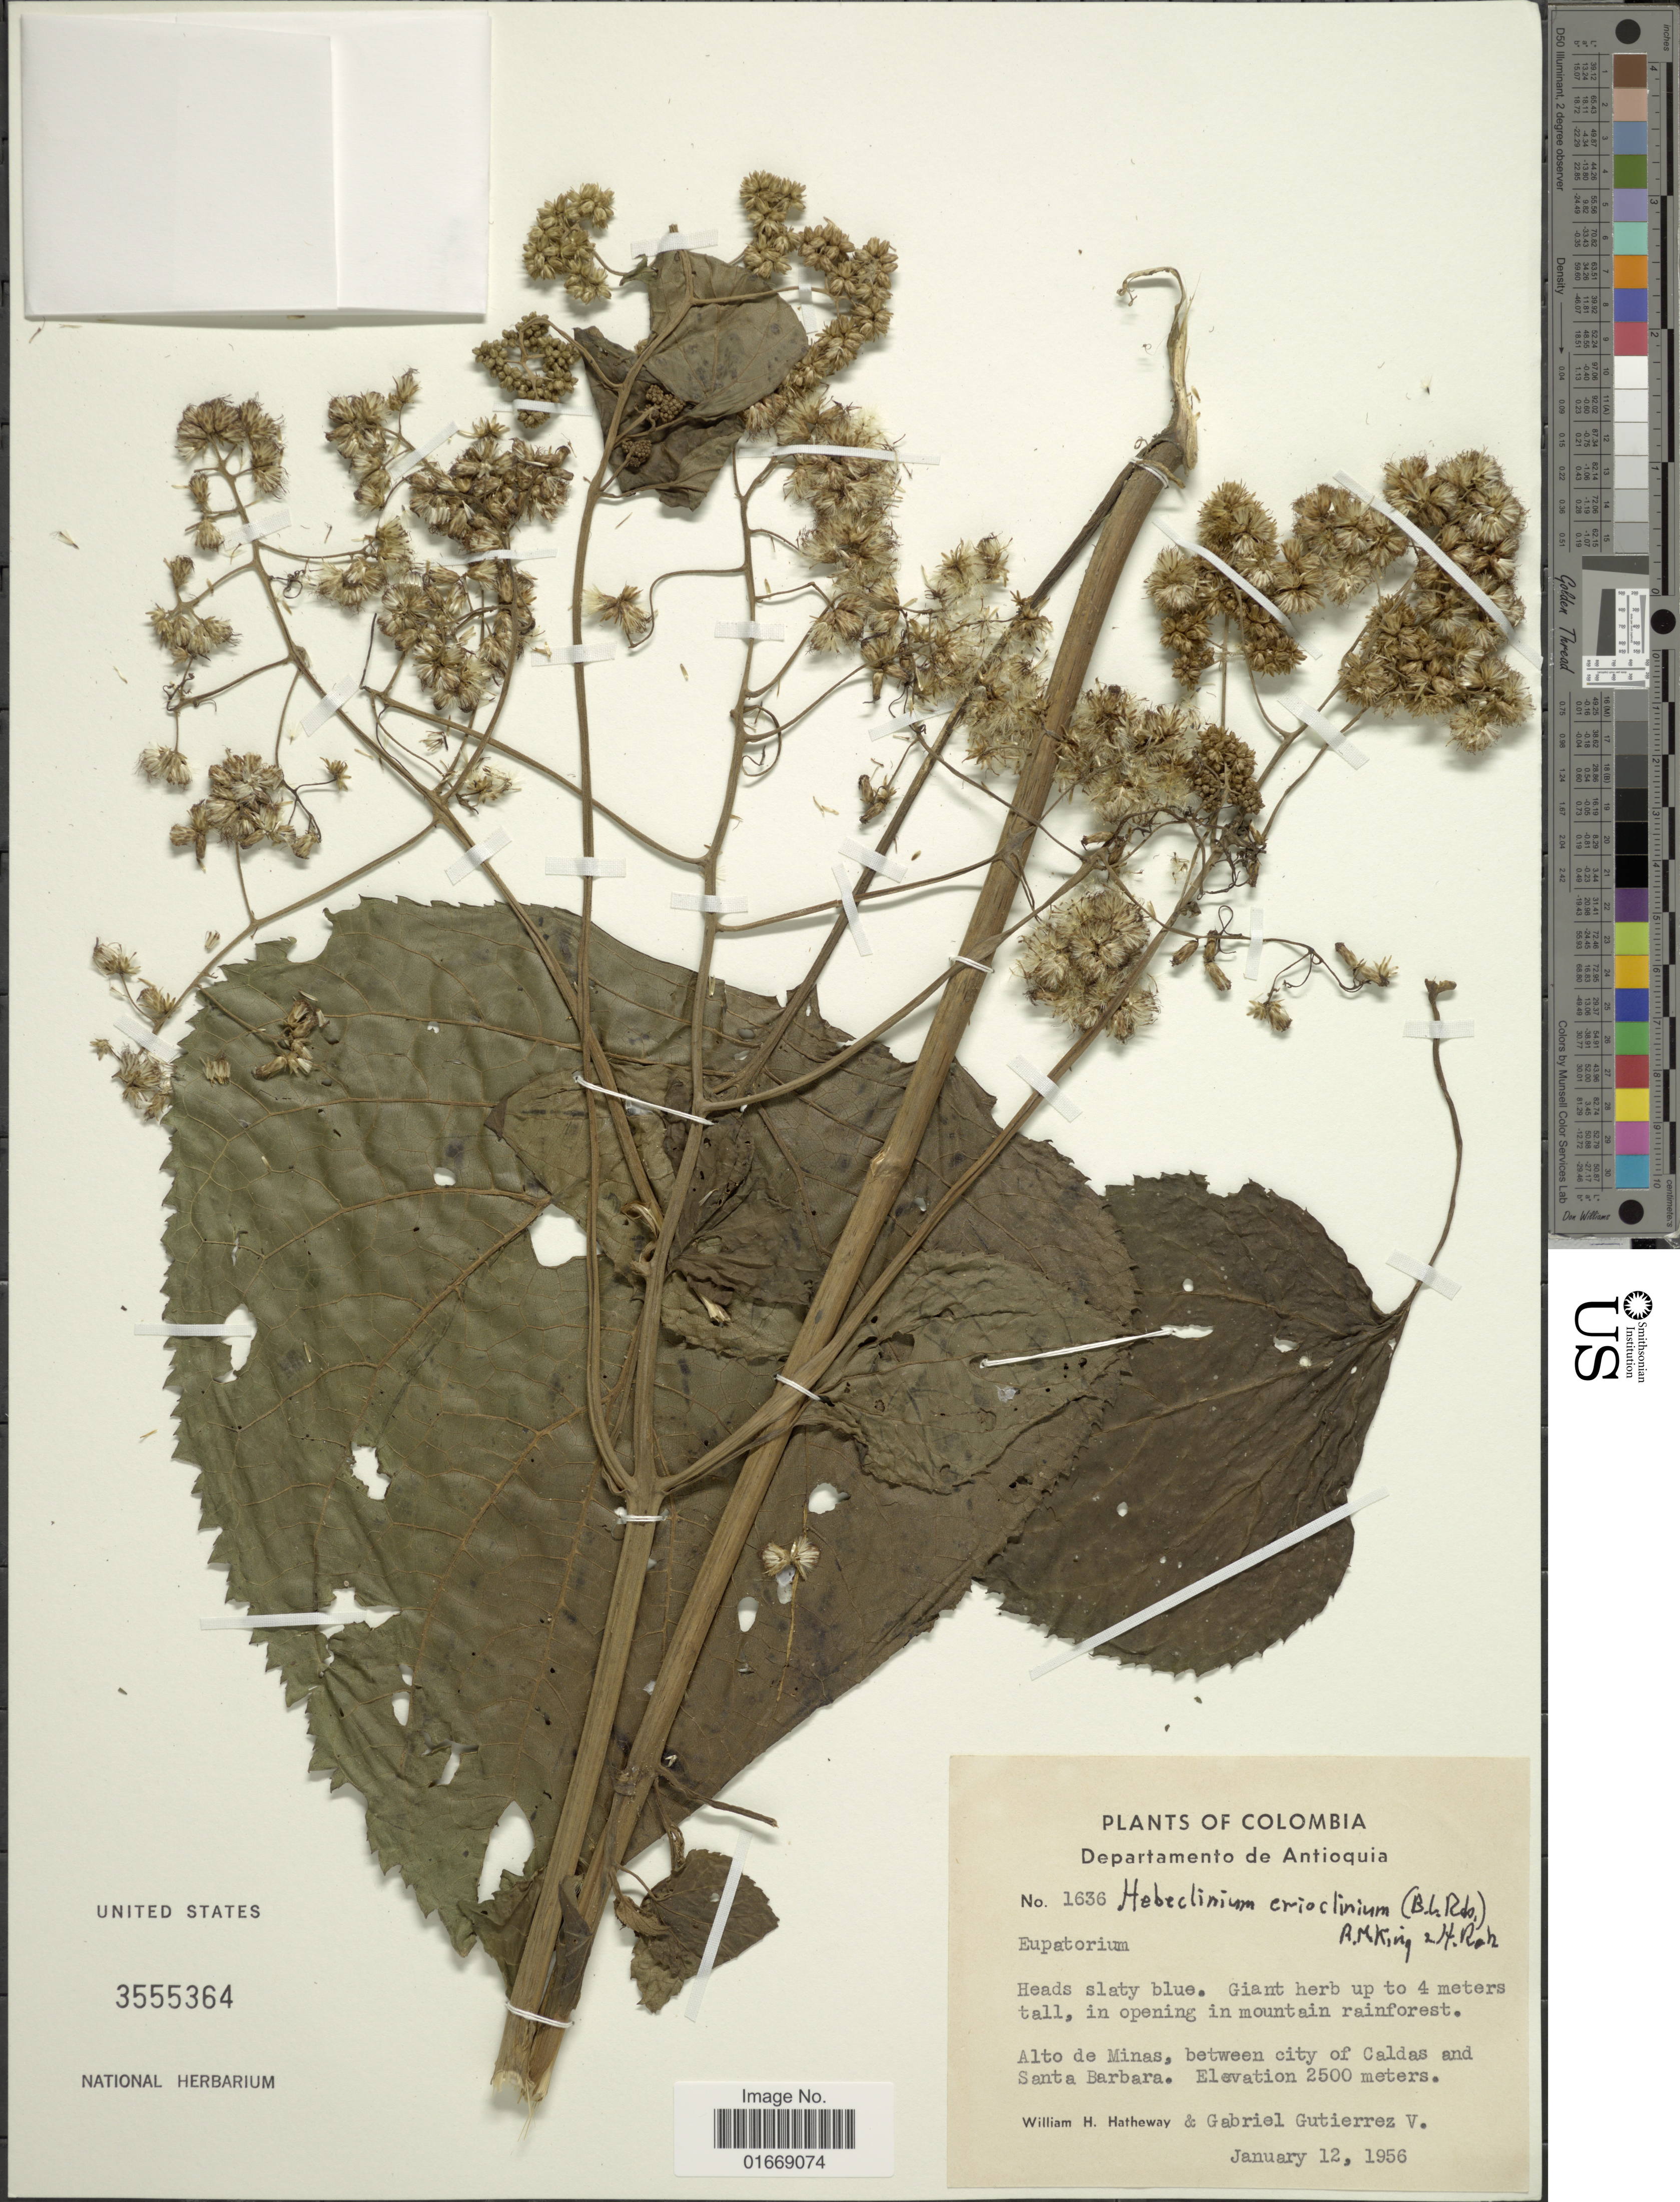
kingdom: Plantae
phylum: Tracheophyta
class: Magnoliopsida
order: Asterales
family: Asteraceae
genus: Hebeclinium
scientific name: Hebeclinium erioclinium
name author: (B.L. Rob.) R.M. King & H. Rob.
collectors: W. H. Hatheway & G. Gutiérrez V.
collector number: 1636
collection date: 1956-01-12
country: Colombia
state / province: Antioquia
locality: Alto de Minas, between city of Caldas and Santa Barbara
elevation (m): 2500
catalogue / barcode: US 3555364